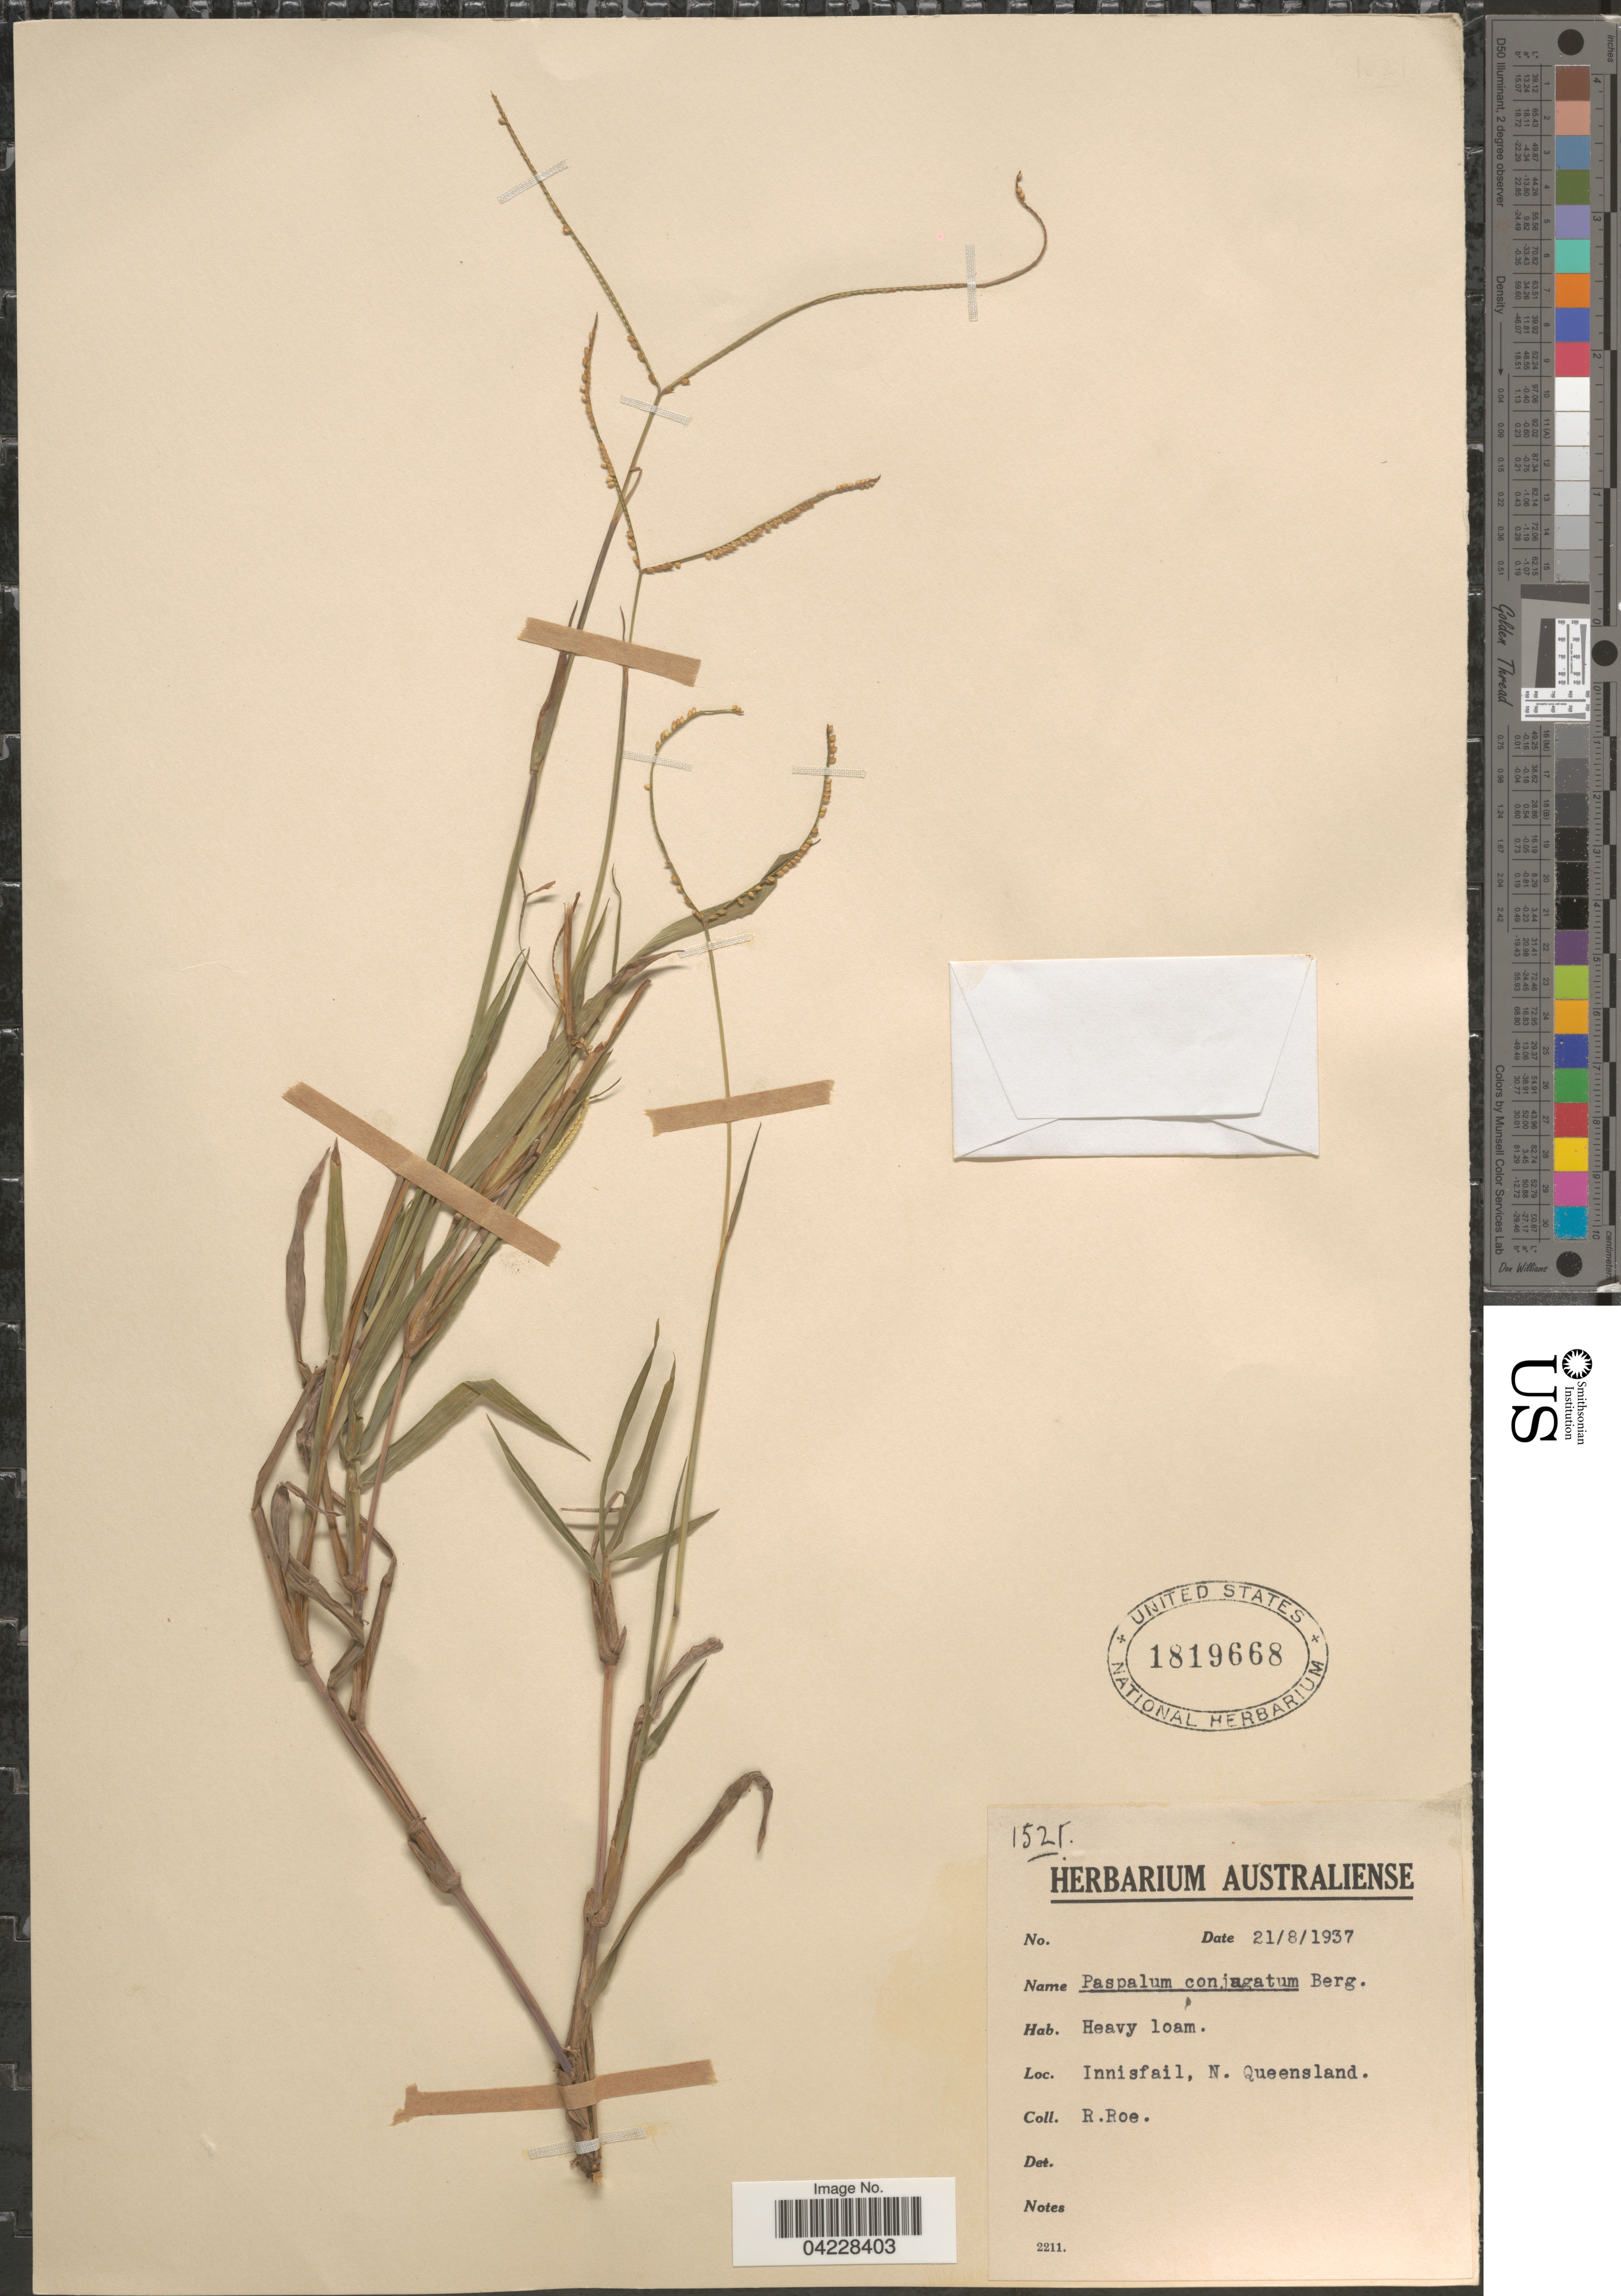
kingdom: Plantae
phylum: Tracheophyta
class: Liliopsida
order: Poales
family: Poaceae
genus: Paspalum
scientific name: Paspalum conjugatum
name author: P.J. Bergius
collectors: R. Roe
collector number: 1521*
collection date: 1937-08-21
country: Australia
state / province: Queensland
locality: Innisfail, N. Queensland.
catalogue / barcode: US 1819668